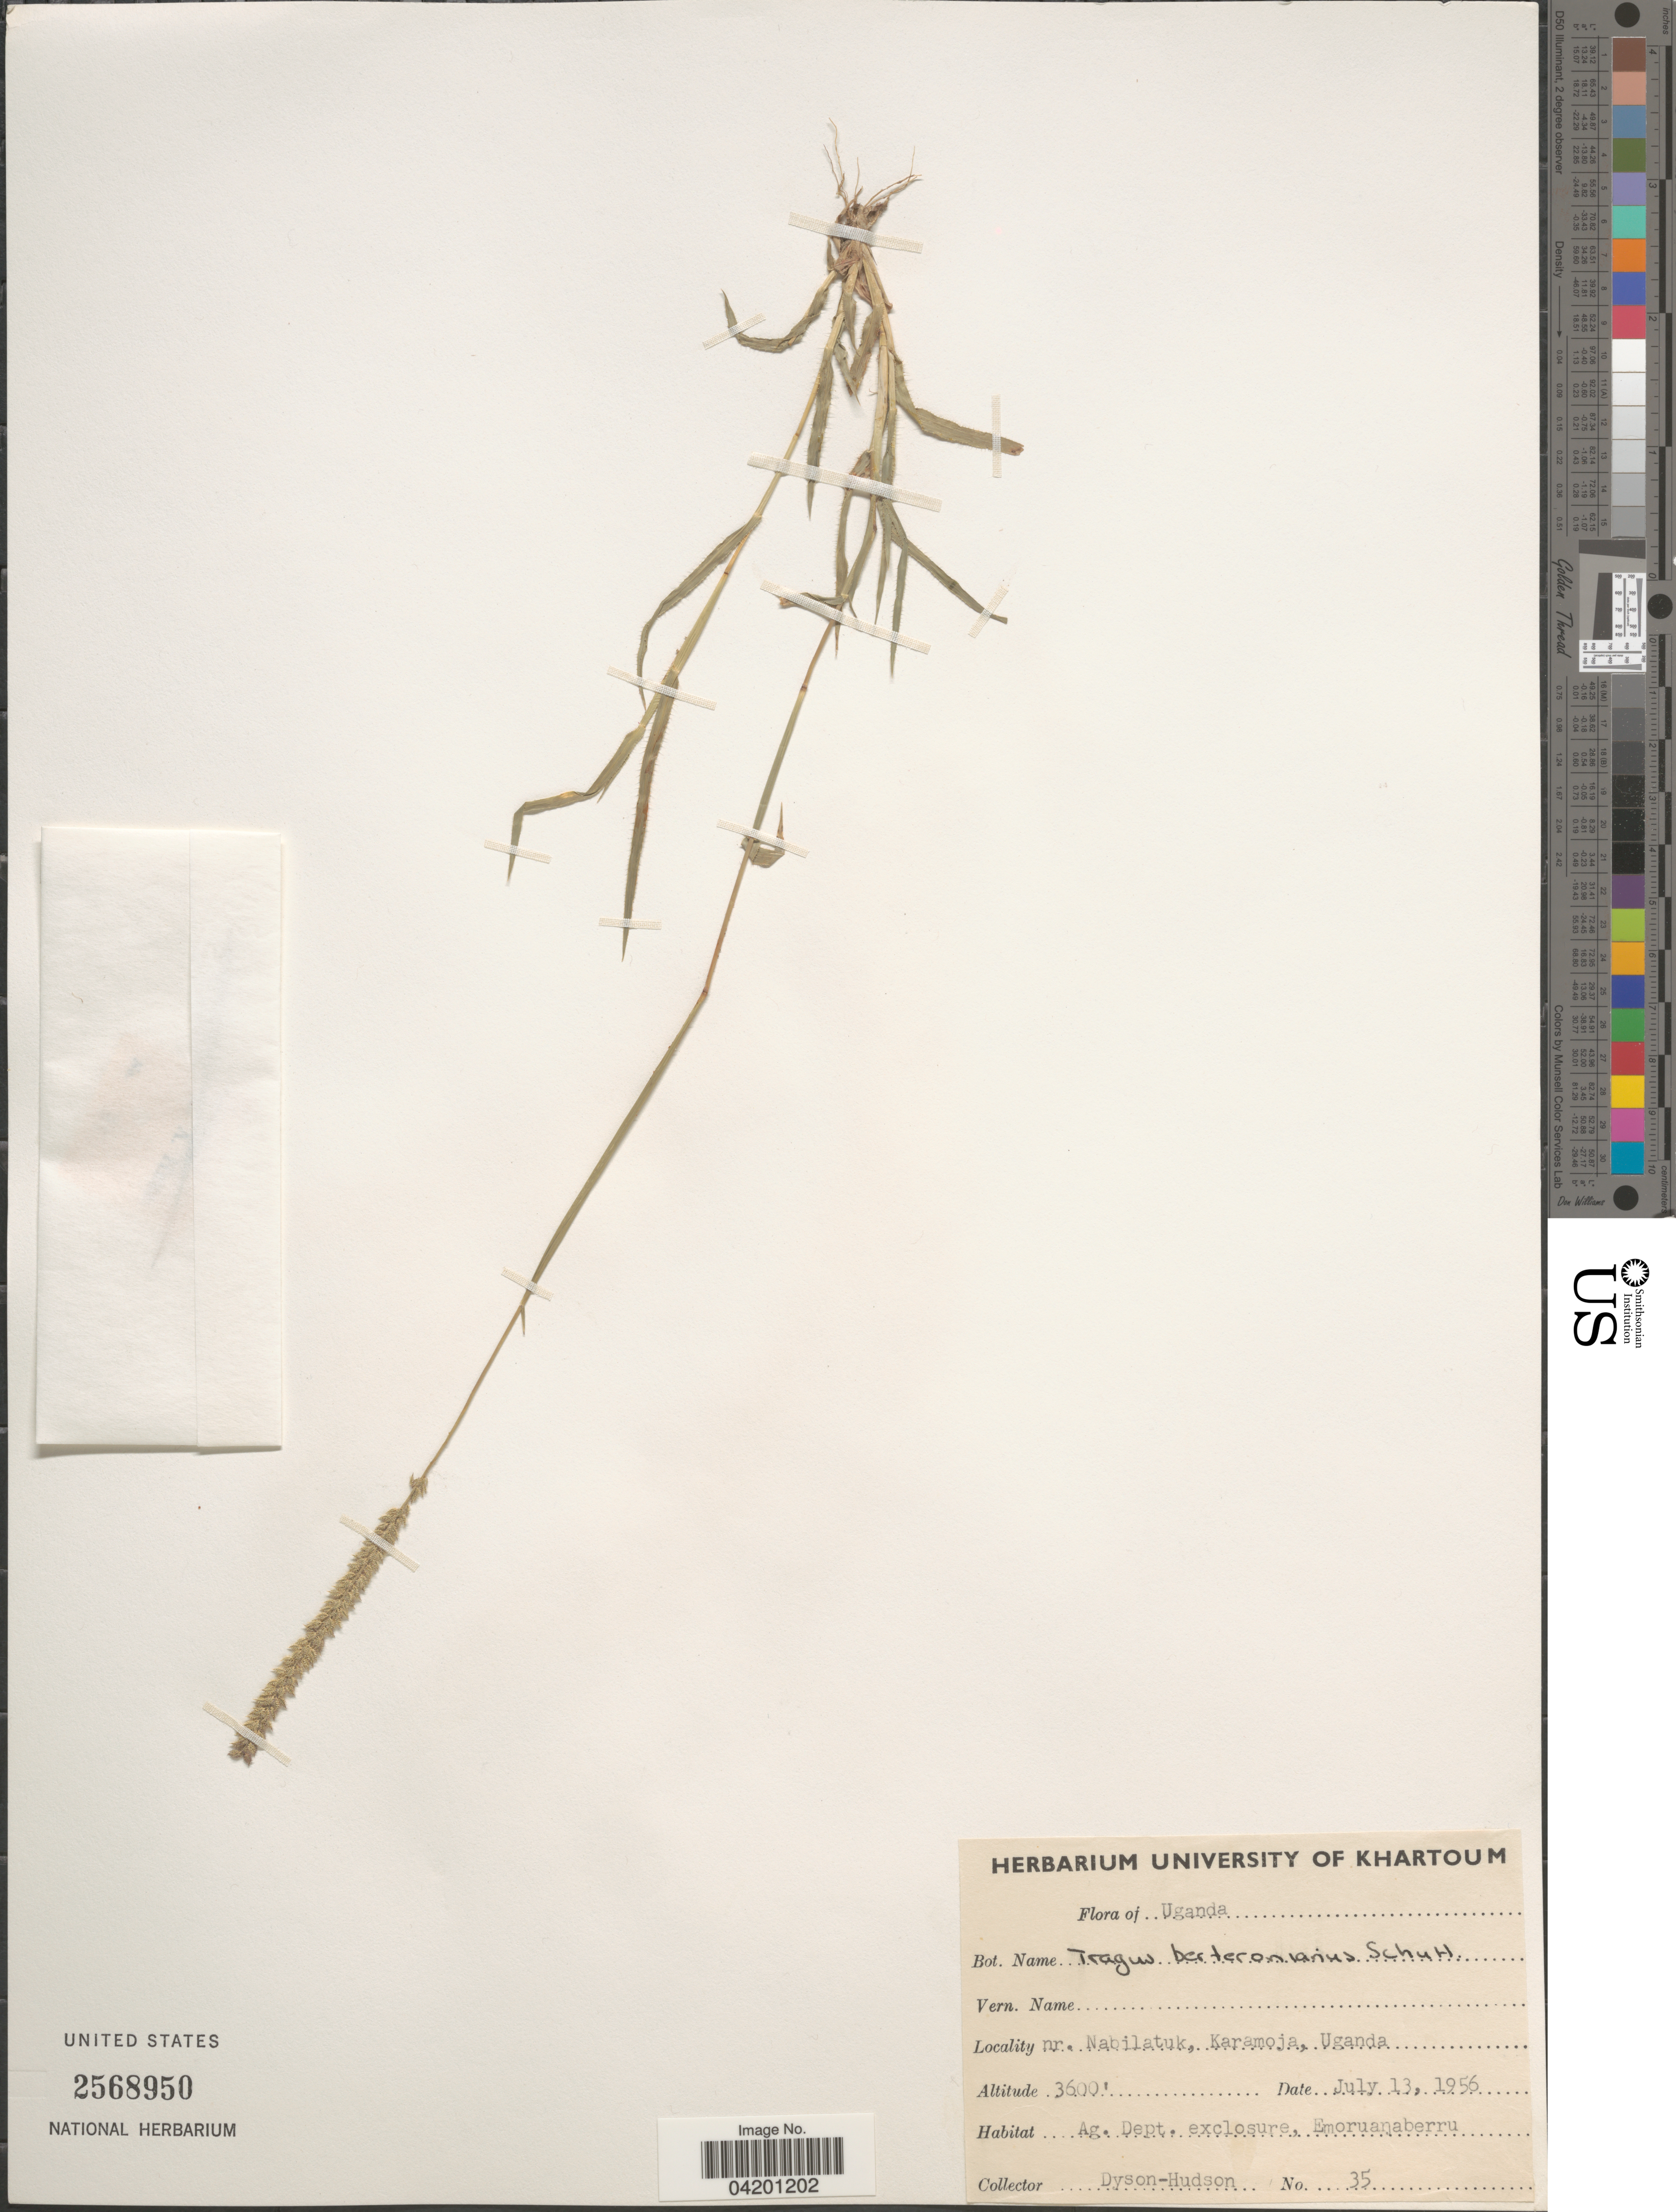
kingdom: Plantae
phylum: Tracheophyta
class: Liliopsida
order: Poales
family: Poaceae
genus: Tragus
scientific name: Tragus berteronianus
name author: Schult.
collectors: Dyson-Hudson, --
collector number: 35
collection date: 1956-07-13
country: Uganda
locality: Nr. Nabilatuk, Karamoja.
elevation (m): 1097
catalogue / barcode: US 2568950